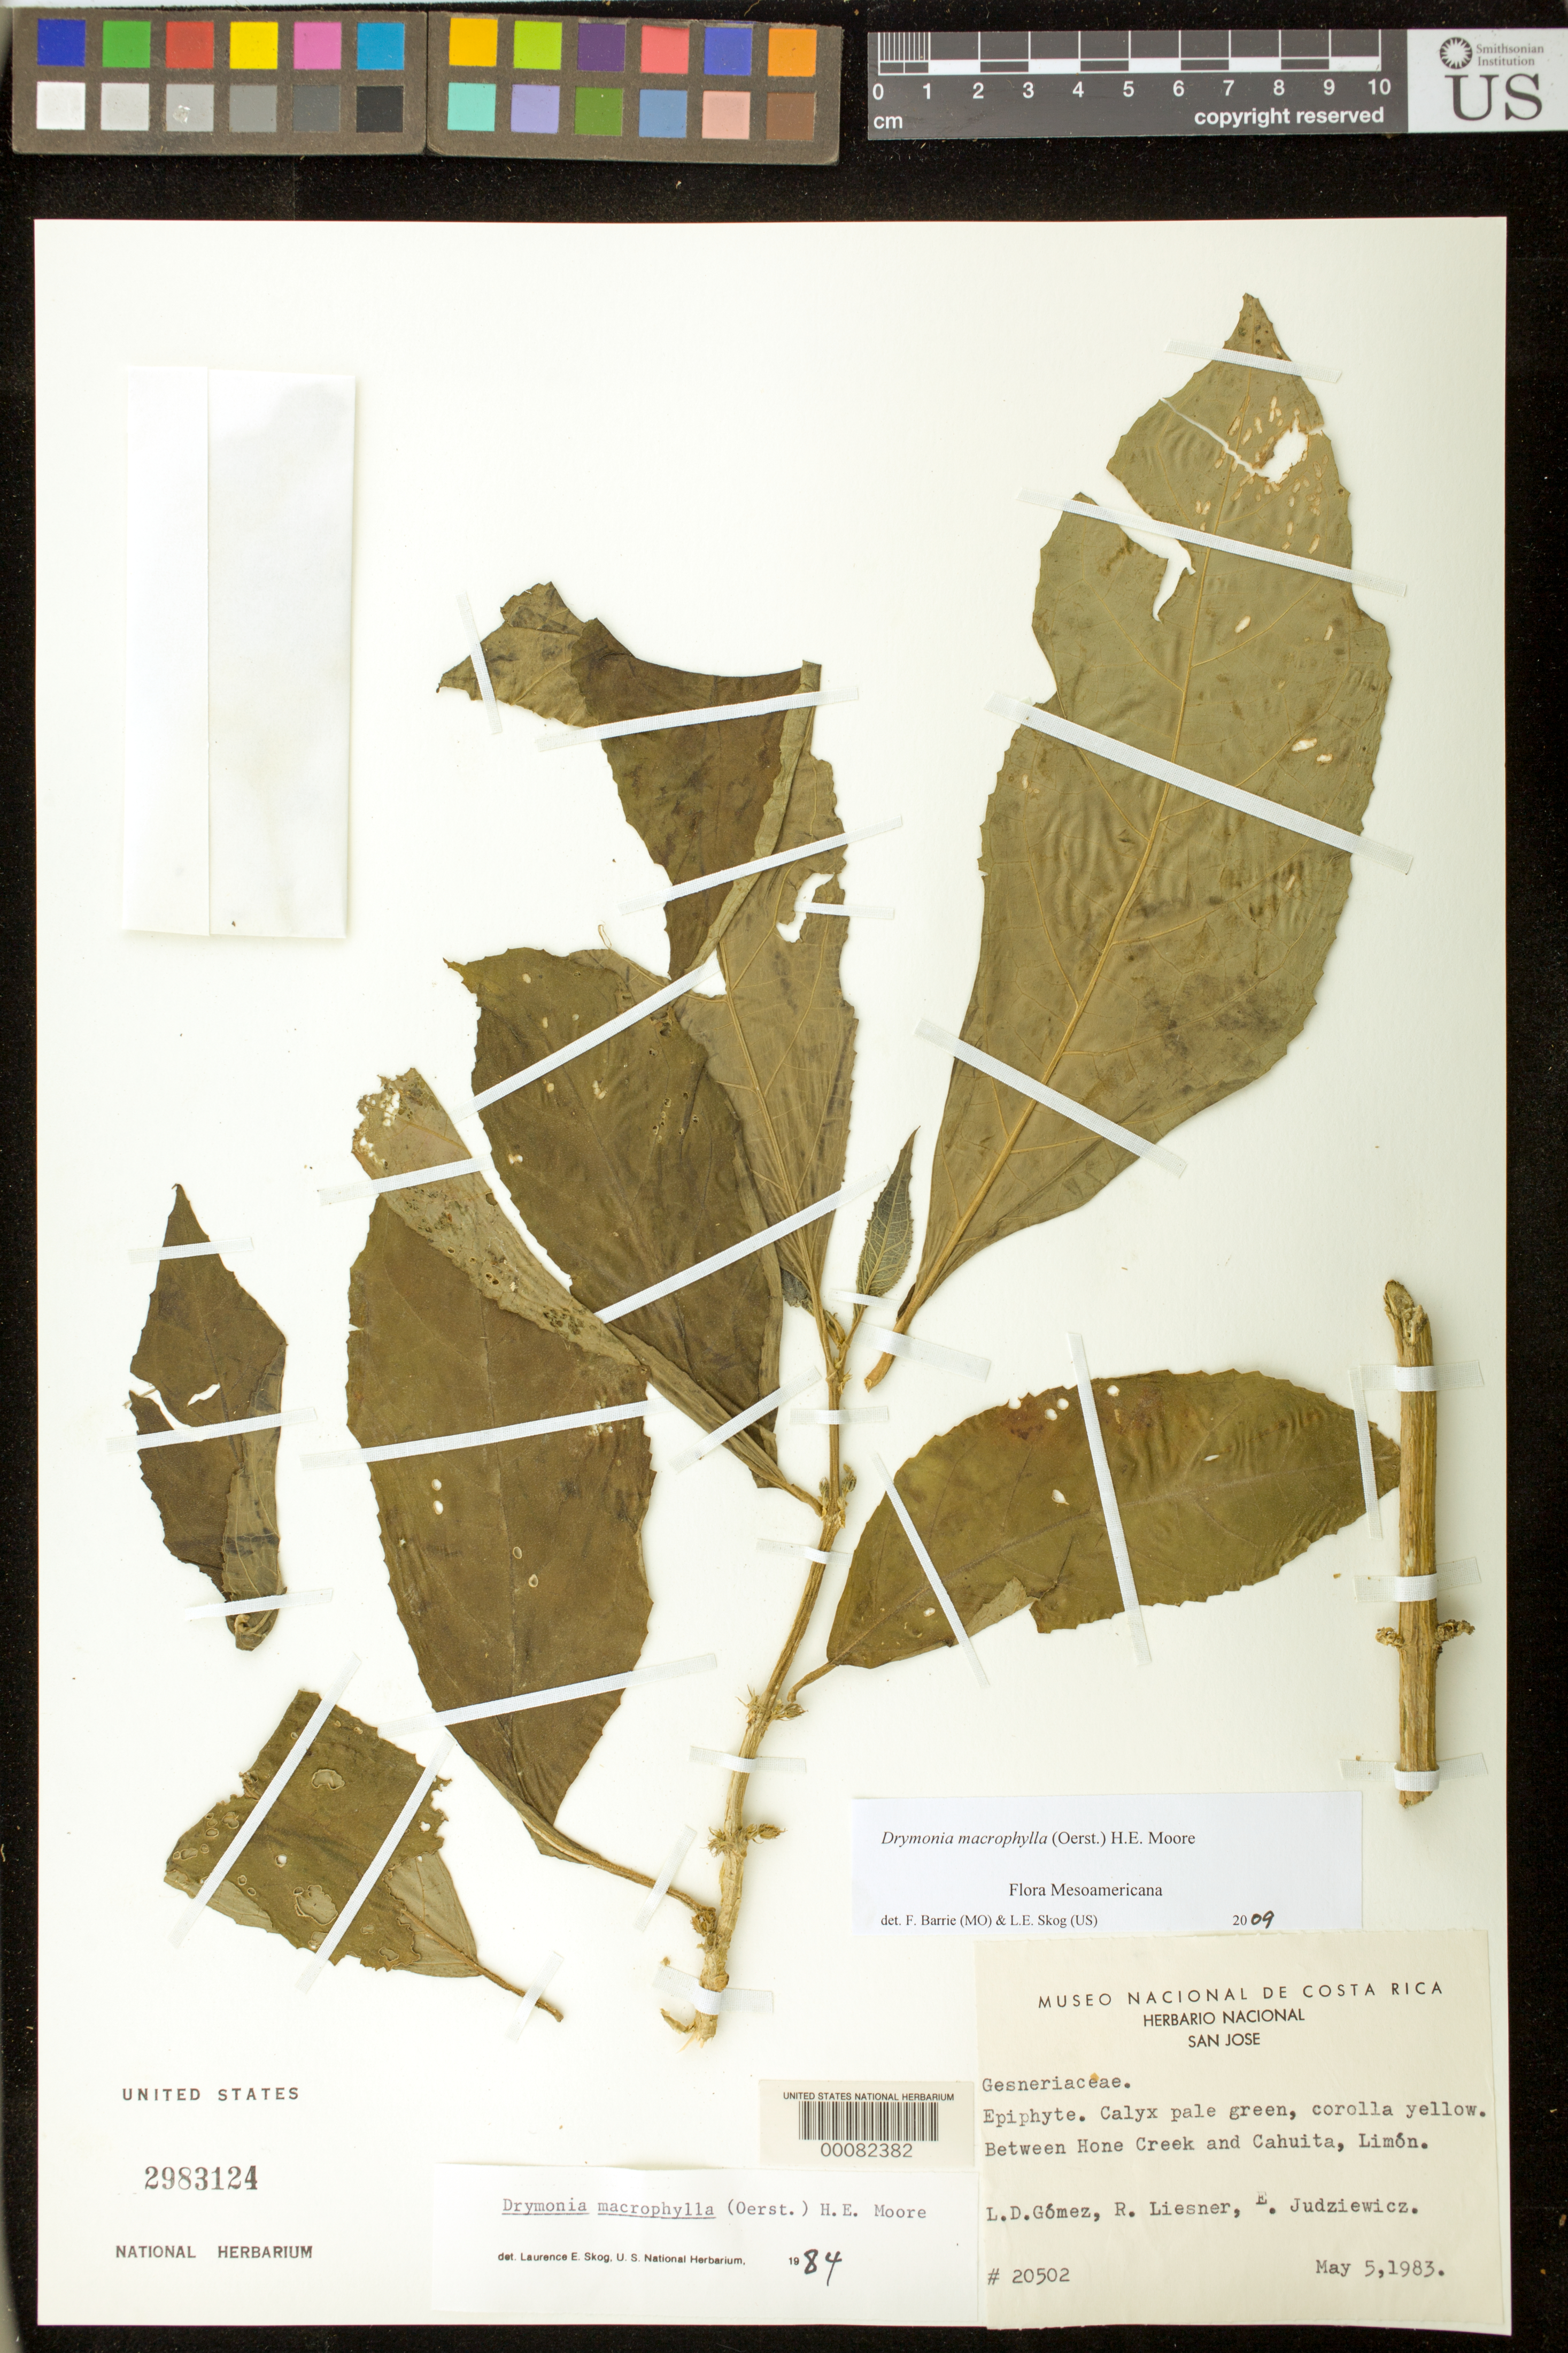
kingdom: Plantae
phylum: Tracheophyta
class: Magnoliopsida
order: Lamiales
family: Gesneriaceae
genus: Drymonia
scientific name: Drymonia macrophylla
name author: (Oerst.) H.E. Moore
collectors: L. D. Gómez, R. L. Liesner & E. J. Judziewicz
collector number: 20502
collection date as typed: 05 May 1983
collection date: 1983-05-05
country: Costa Rica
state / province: Limón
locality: Between Hone Creek and Cahuita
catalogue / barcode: US 2983124